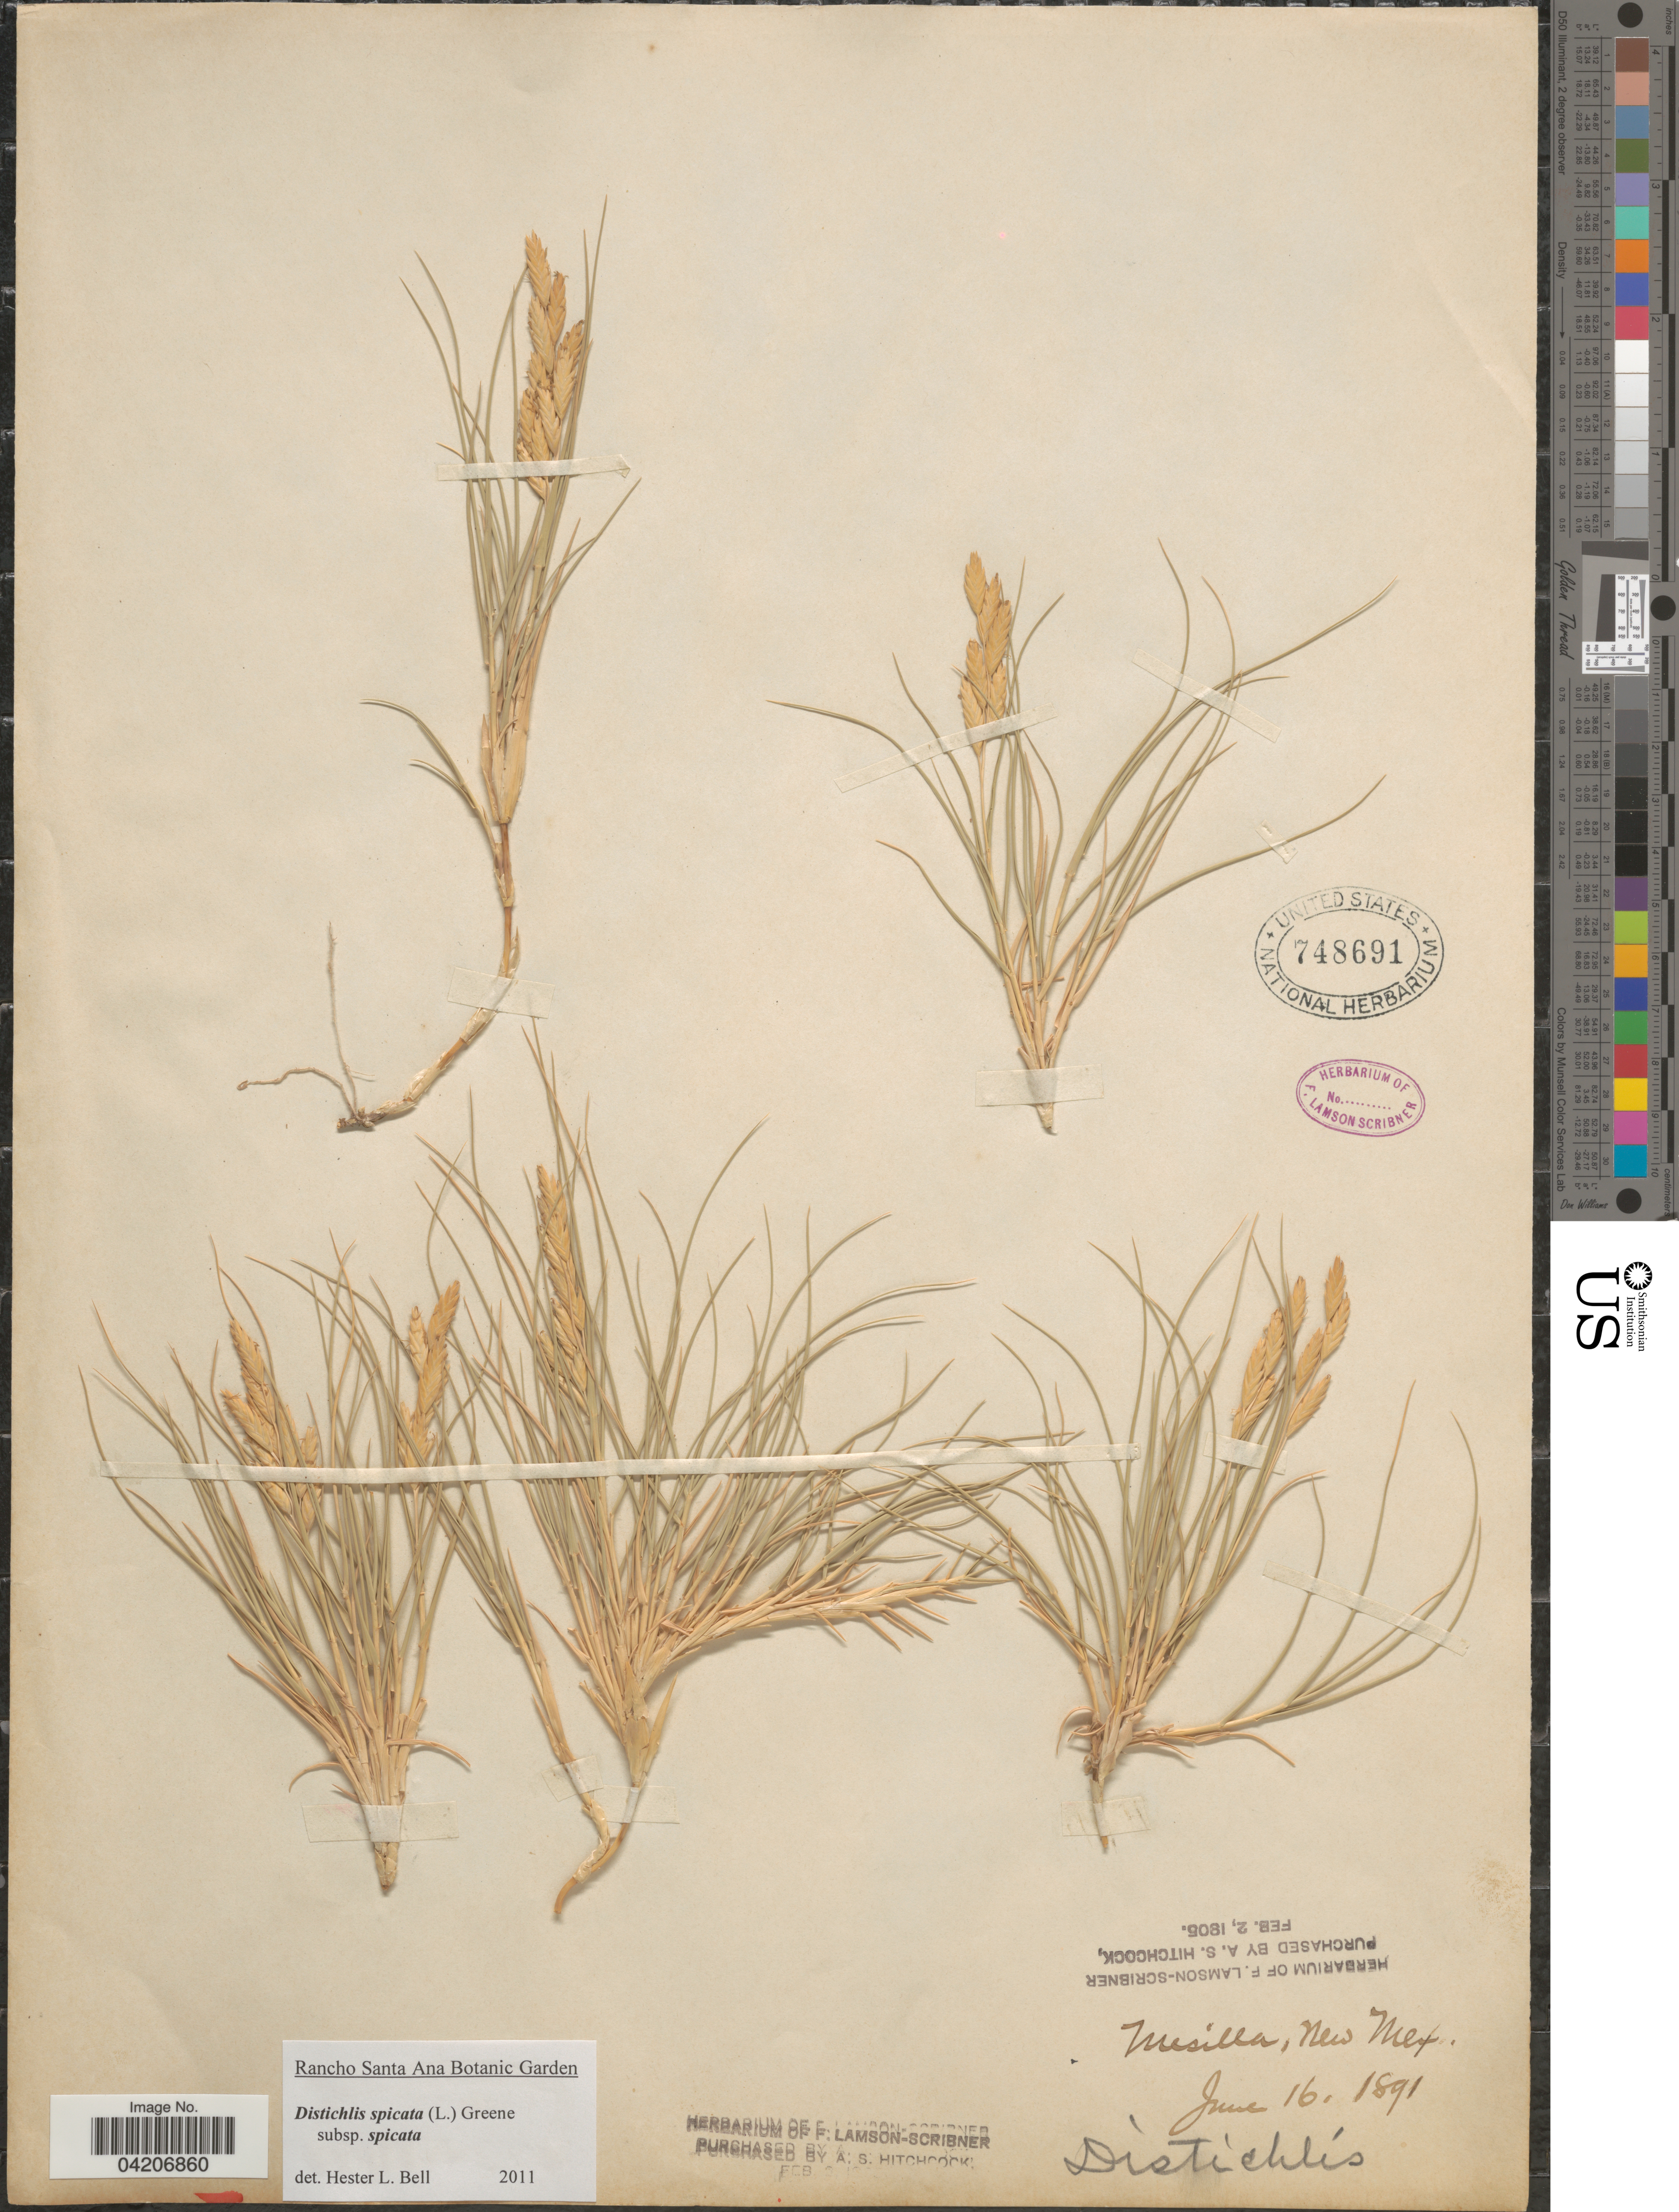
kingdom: Plantae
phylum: Tracheophyta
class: Liliopsida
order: Poales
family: Poaceae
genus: Distichlis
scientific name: Distichlis spicata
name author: (L.) Greene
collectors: ex herb. F. Lamson Scribner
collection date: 1891-06-16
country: United States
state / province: New Mexico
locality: Mesilla.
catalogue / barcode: US 748691